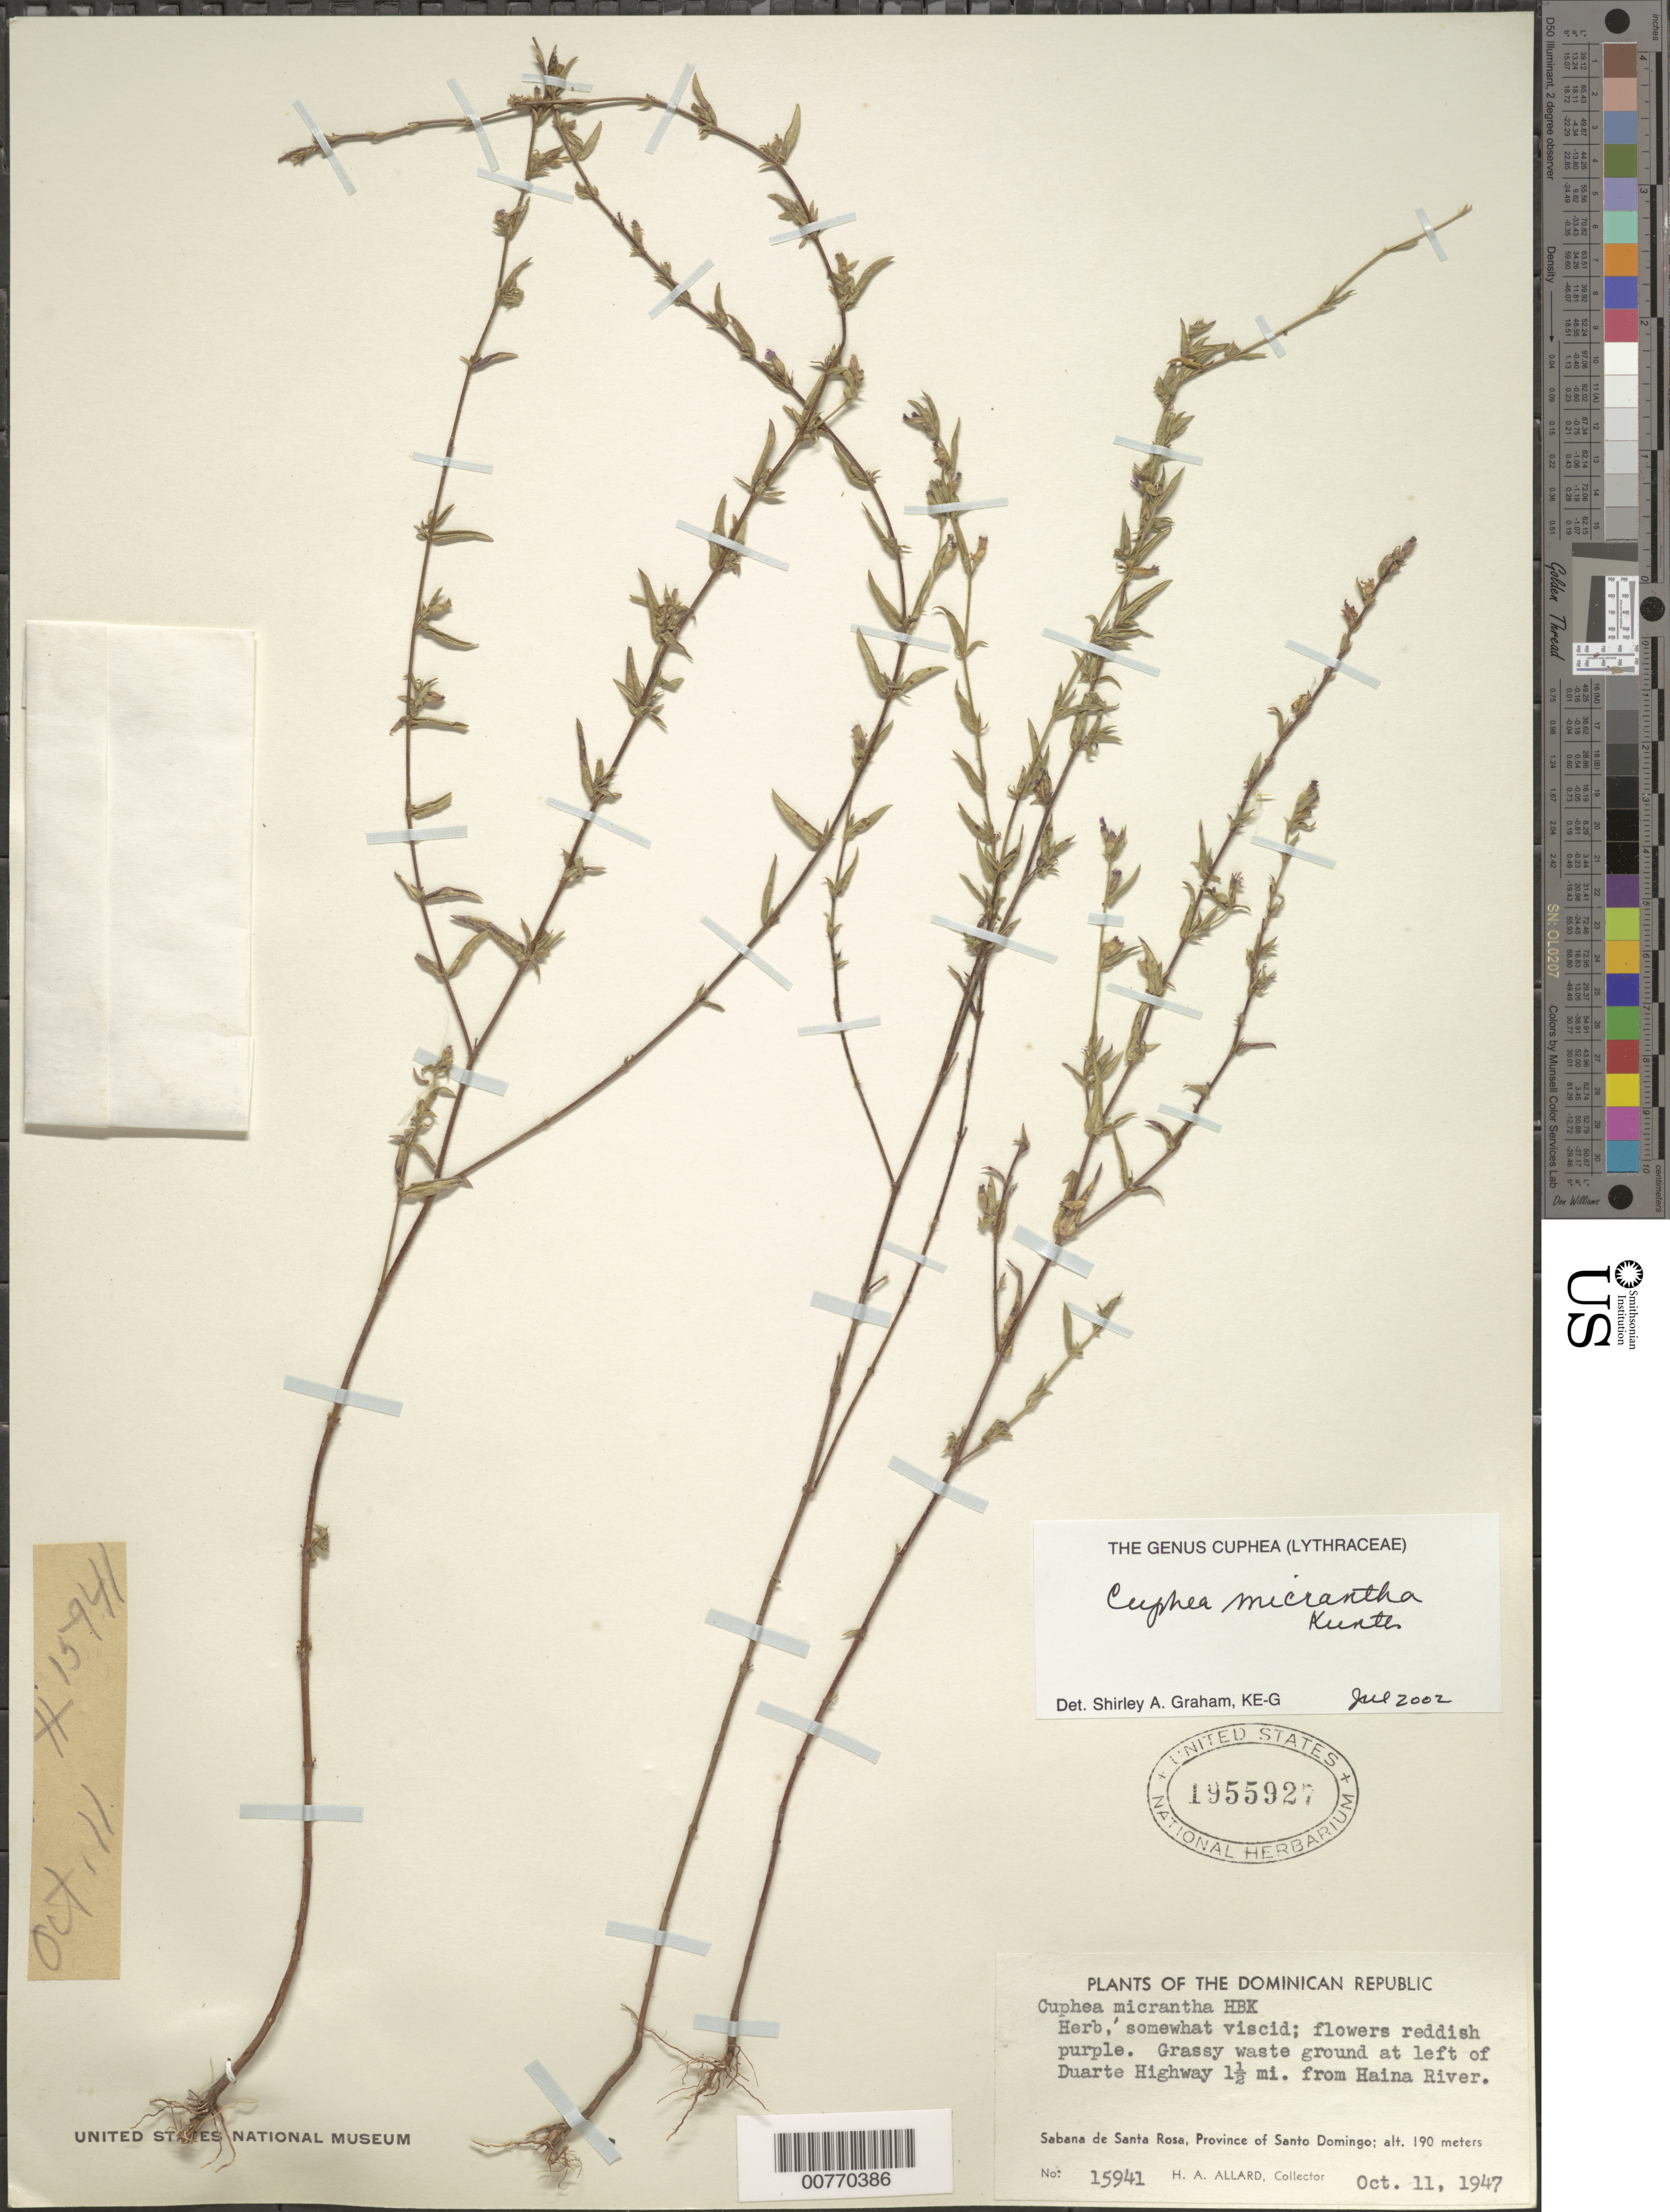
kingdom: Plantae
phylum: Tracheophyta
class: Magnoliopsida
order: Myrtales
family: Lythraceae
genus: Cuphea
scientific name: Cuphea micrantha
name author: Kunth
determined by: Graham, Shirley Ann Tousch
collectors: H. A. Allard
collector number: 15941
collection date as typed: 11 Oct 1947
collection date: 1947-10-11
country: Dominican Republic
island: Hispaniola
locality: Province of Santo Domingo, Sabana de Santa Rosa, at left of Duarte Highway 1.5 mile from Haina River.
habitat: Grassy waste ground.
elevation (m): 190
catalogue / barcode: US 1955927